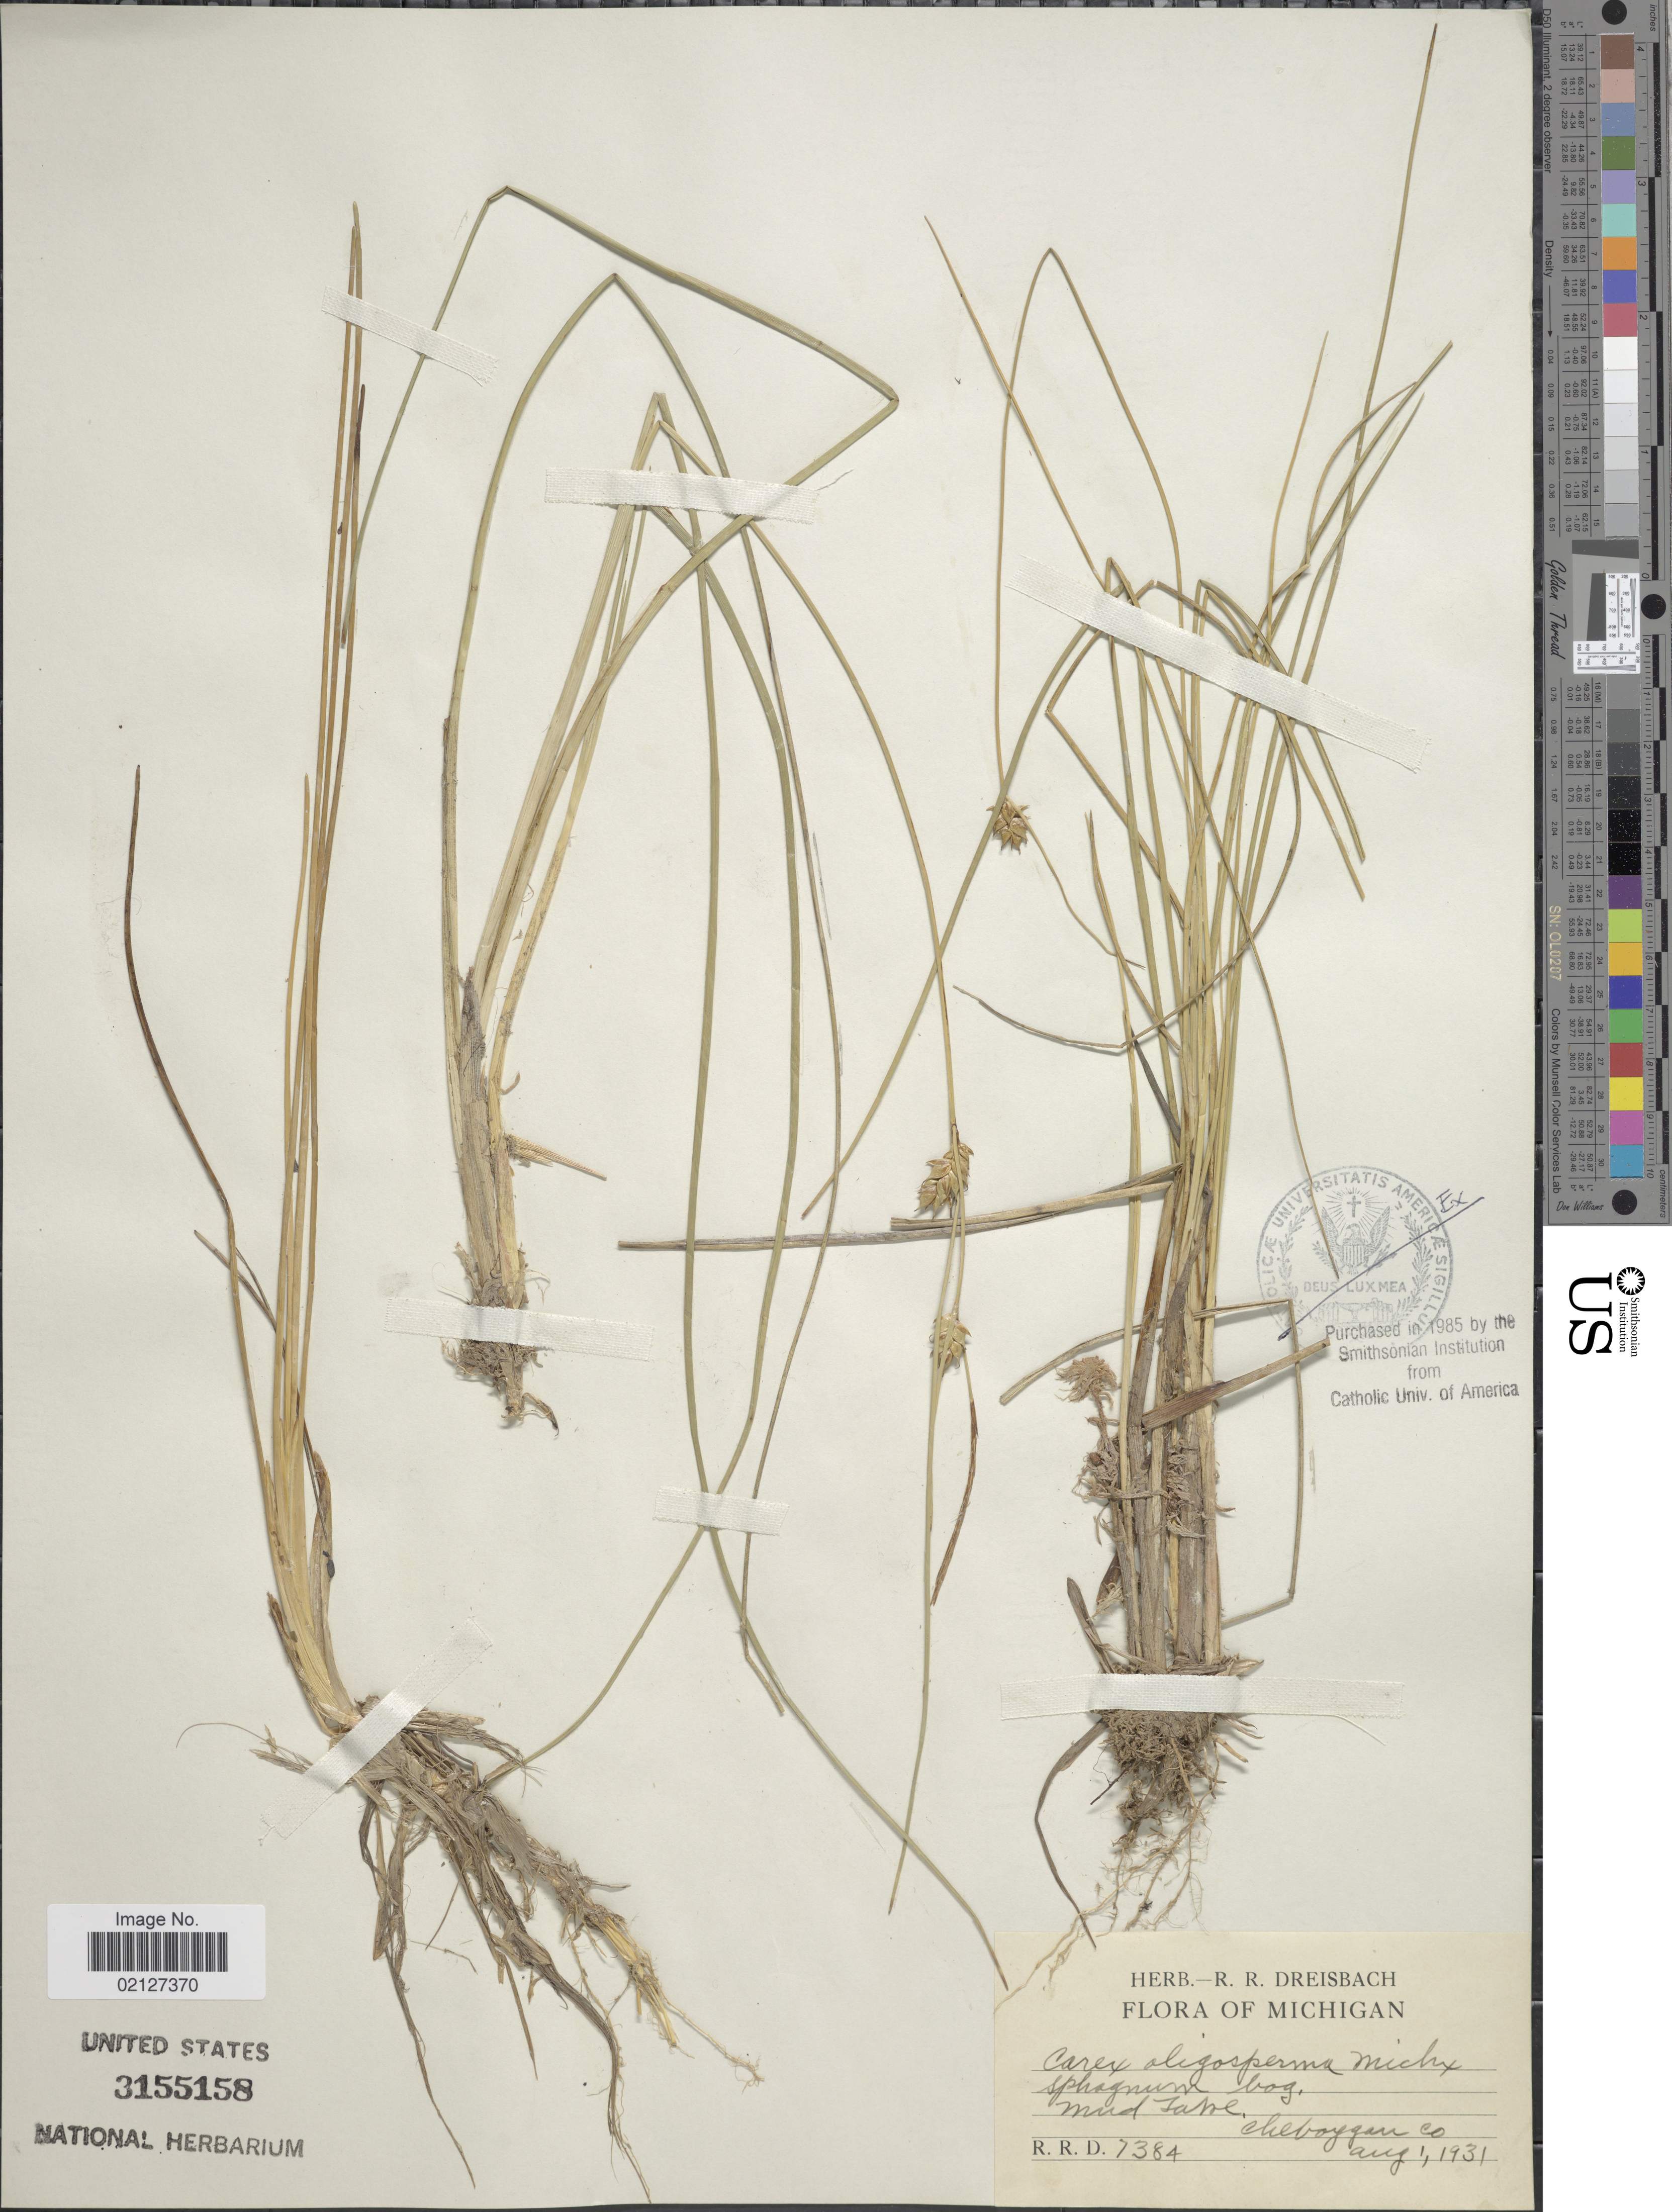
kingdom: Plantae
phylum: Tracheophyta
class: Liliopsida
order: Poales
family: Cyperaceae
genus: Carex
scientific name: Carex oligosperma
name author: Michx.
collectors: R. Dreisbach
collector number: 7384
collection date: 1931-08-01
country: United States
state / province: Michigan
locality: Mud Lake, Cheboygan Co.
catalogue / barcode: US 3155158